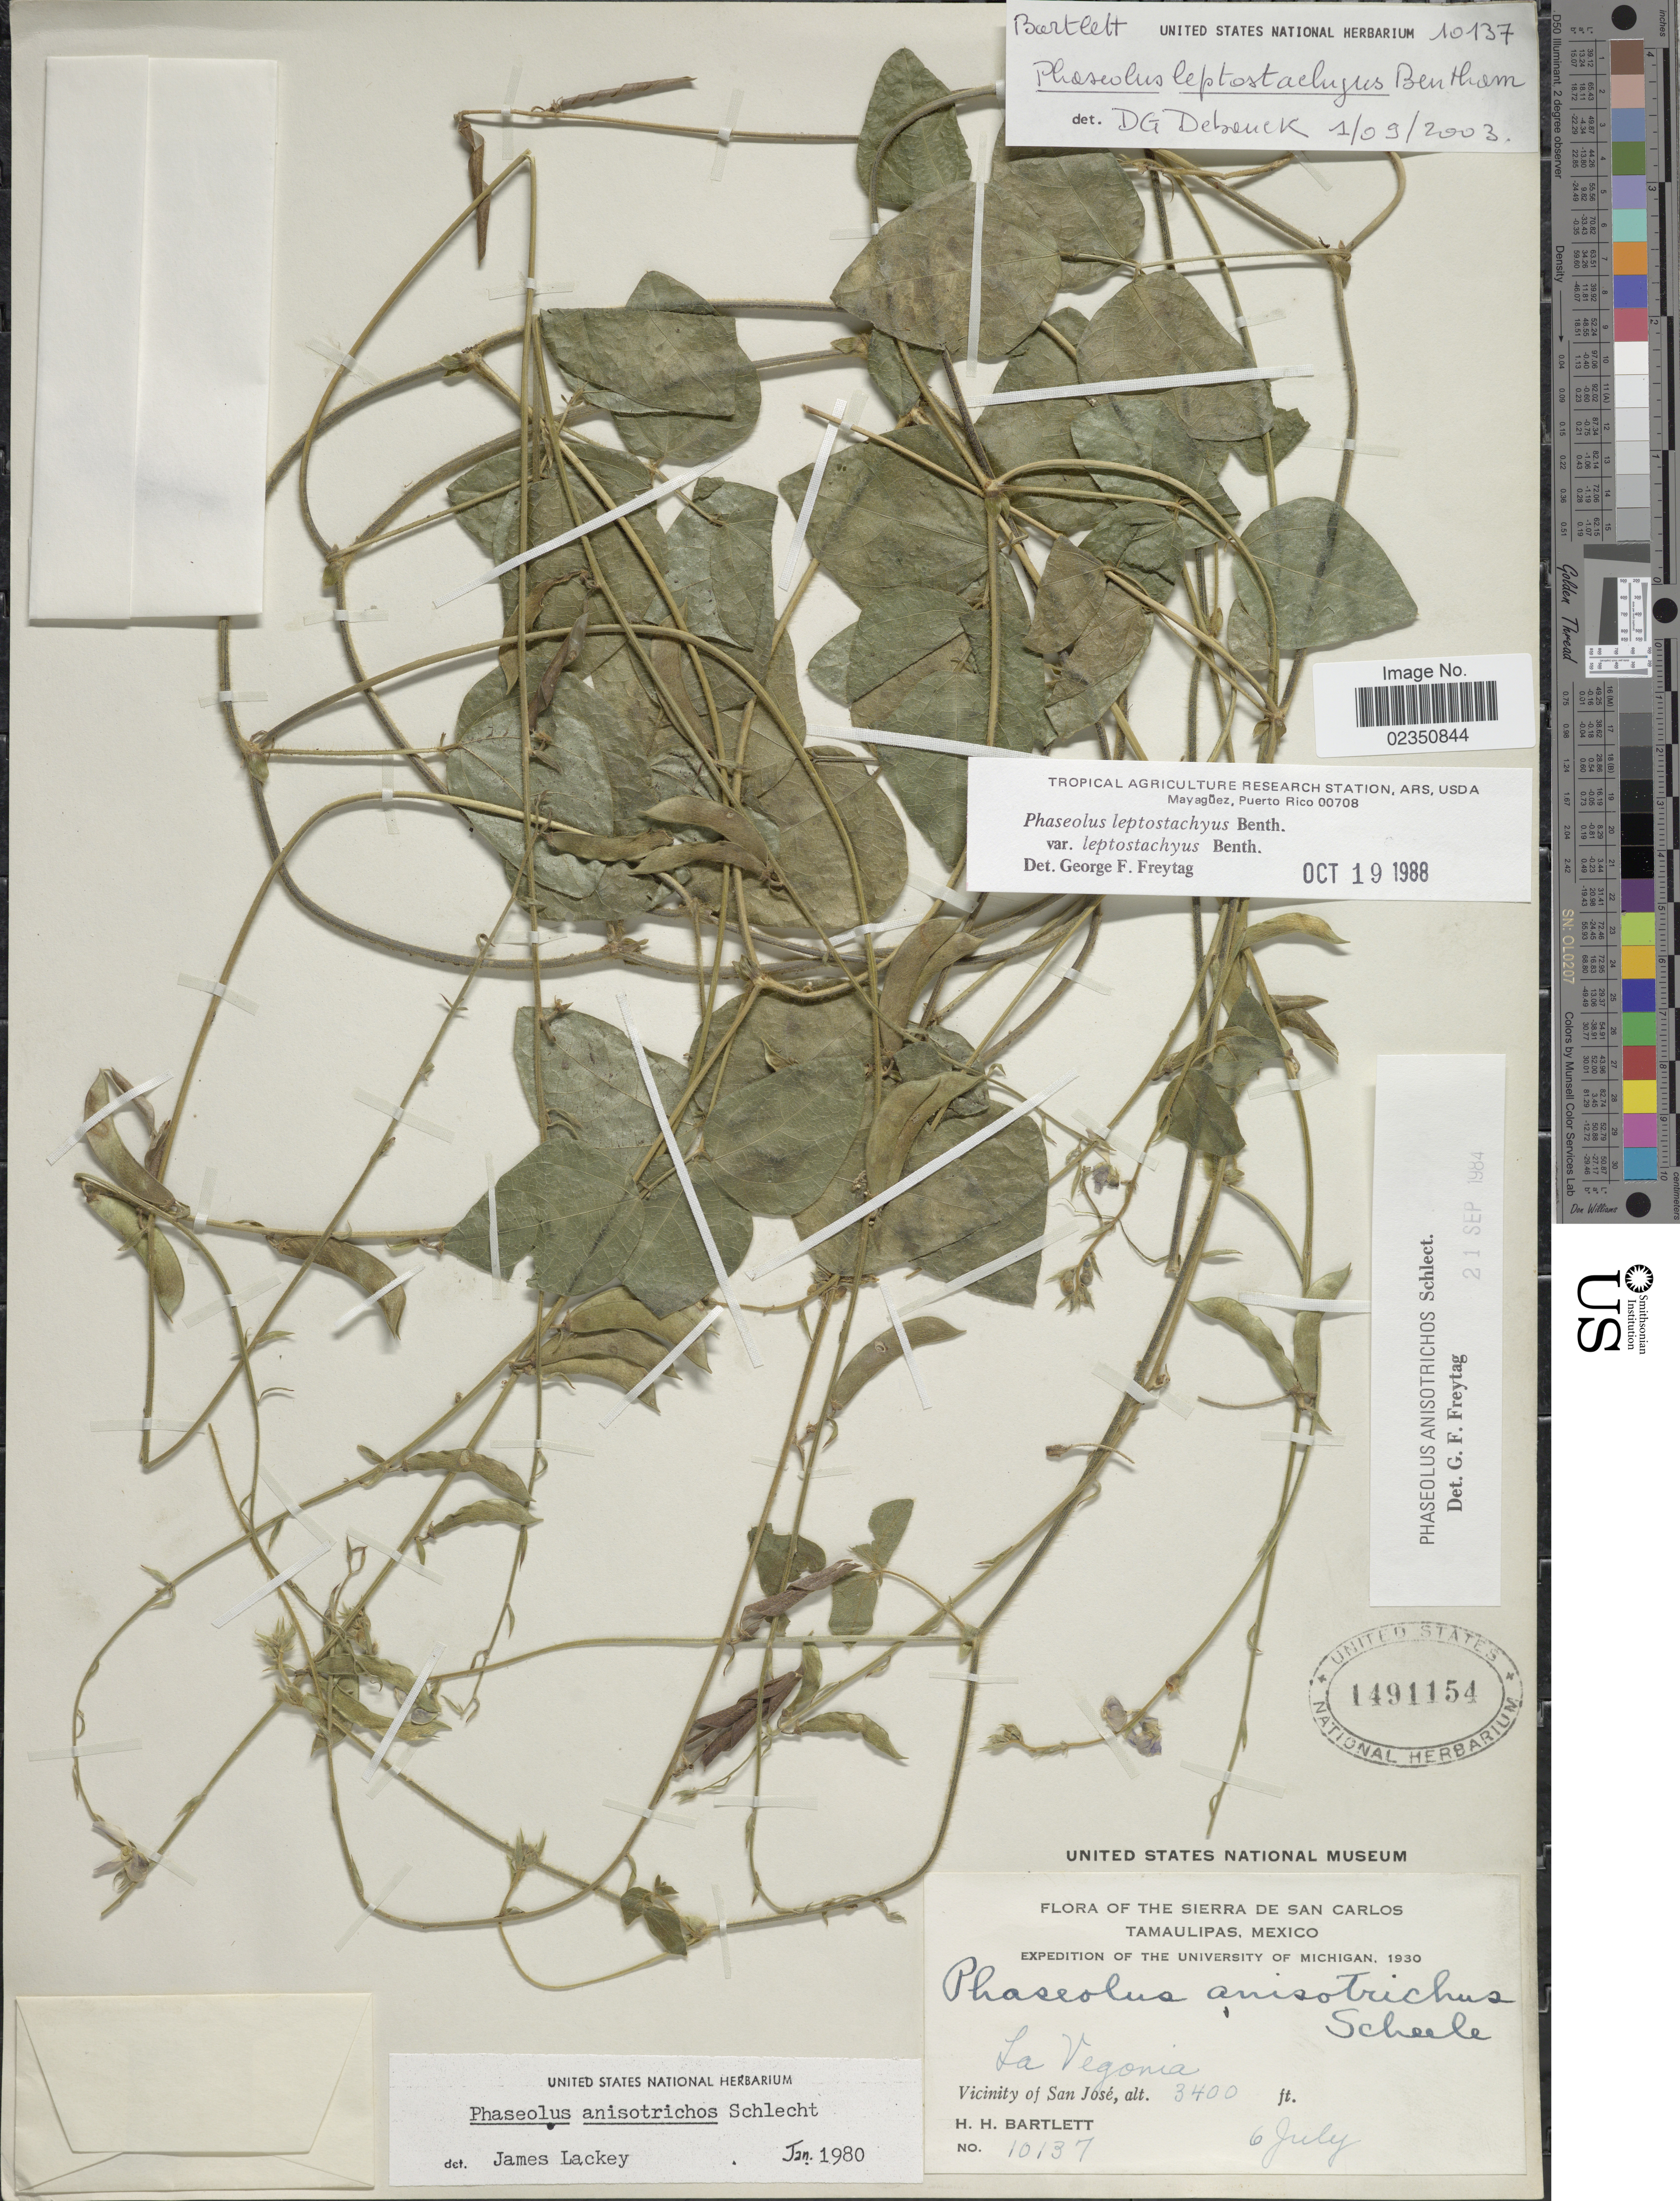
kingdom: Plantae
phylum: Tracheophyta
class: Magnoliopsida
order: Fabales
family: Fabaceae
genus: Phaseolus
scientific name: Phaseolus leptostachyus var. leptostachyus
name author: Benth.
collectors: H. H. Bartlett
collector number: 10137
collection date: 1930-07-06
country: Mexico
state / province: Tamaulipas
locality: Sierra De San Carlos, La Vegonia, vicinity of San Jose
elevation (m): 1036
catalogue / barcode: US 1491154